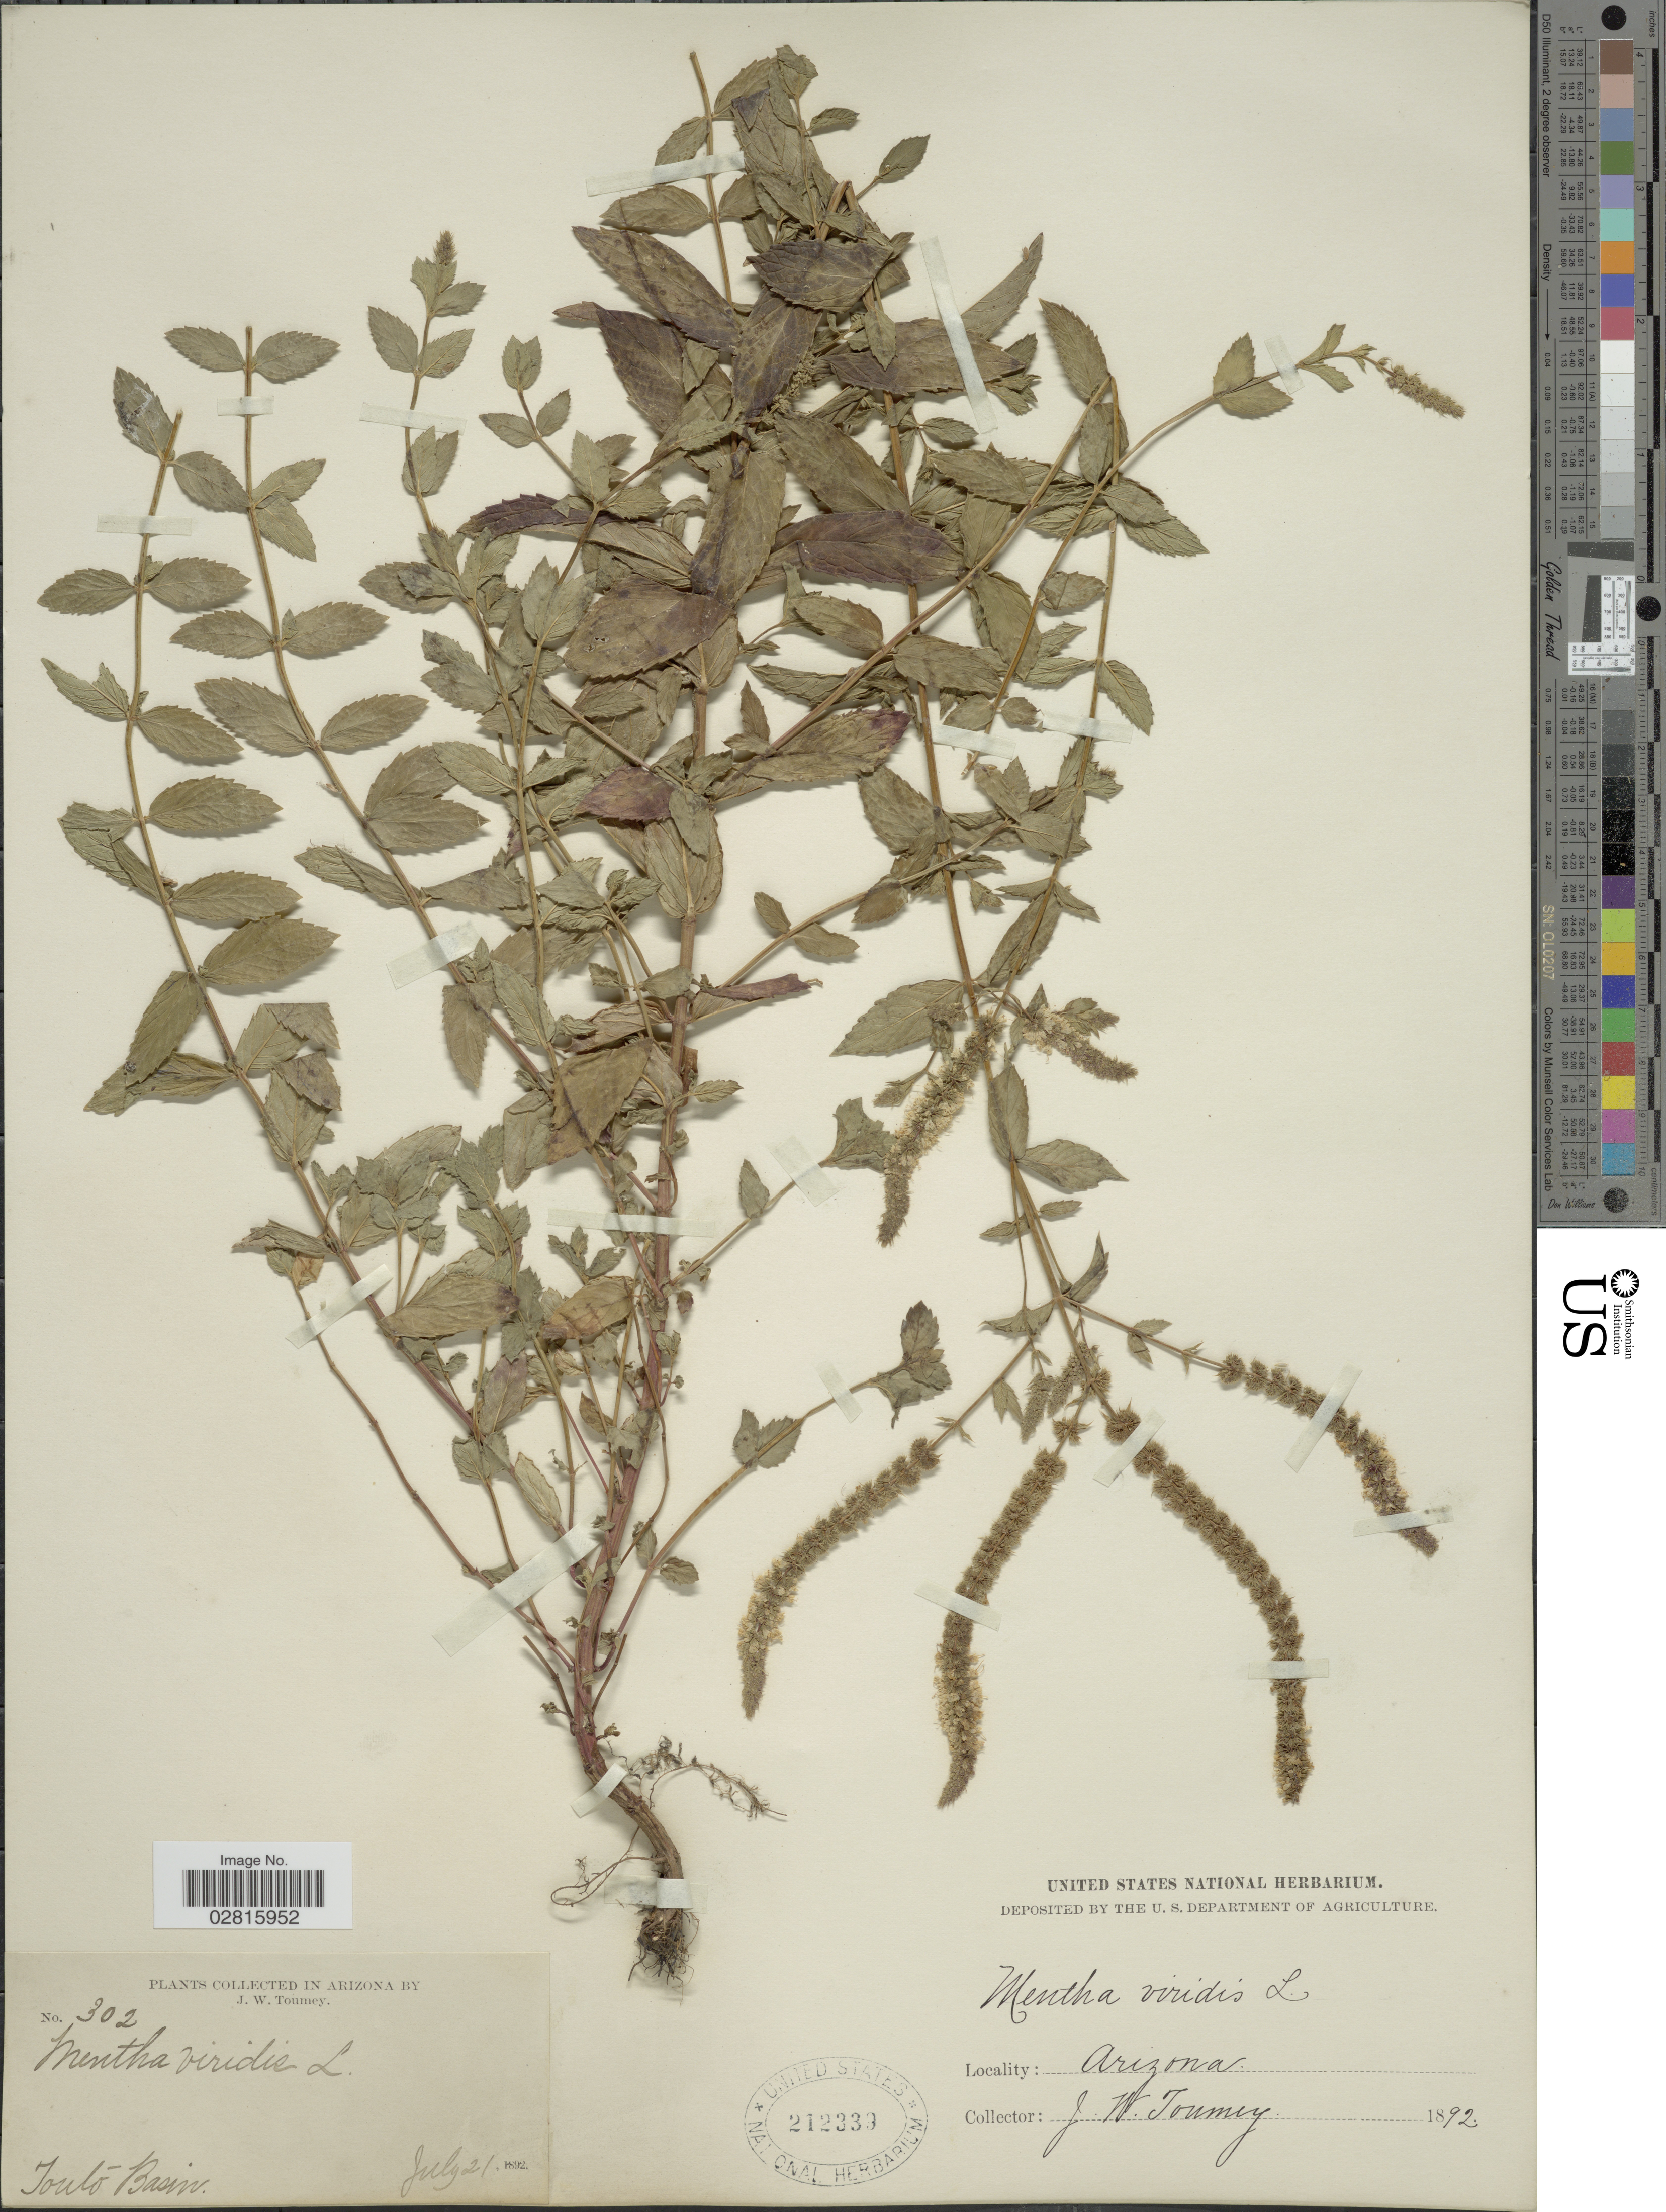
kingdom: Plantae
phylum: Tracheophyta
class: Magnoliopsida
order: Lamiales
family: Lamiaceae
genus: Mentha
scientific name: Mentha spicata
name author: L.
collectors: J. W. Toumey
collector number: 302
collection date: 1892-07-21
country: United States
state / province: Arizona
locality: Tonto Basin.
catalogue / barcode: US 212339